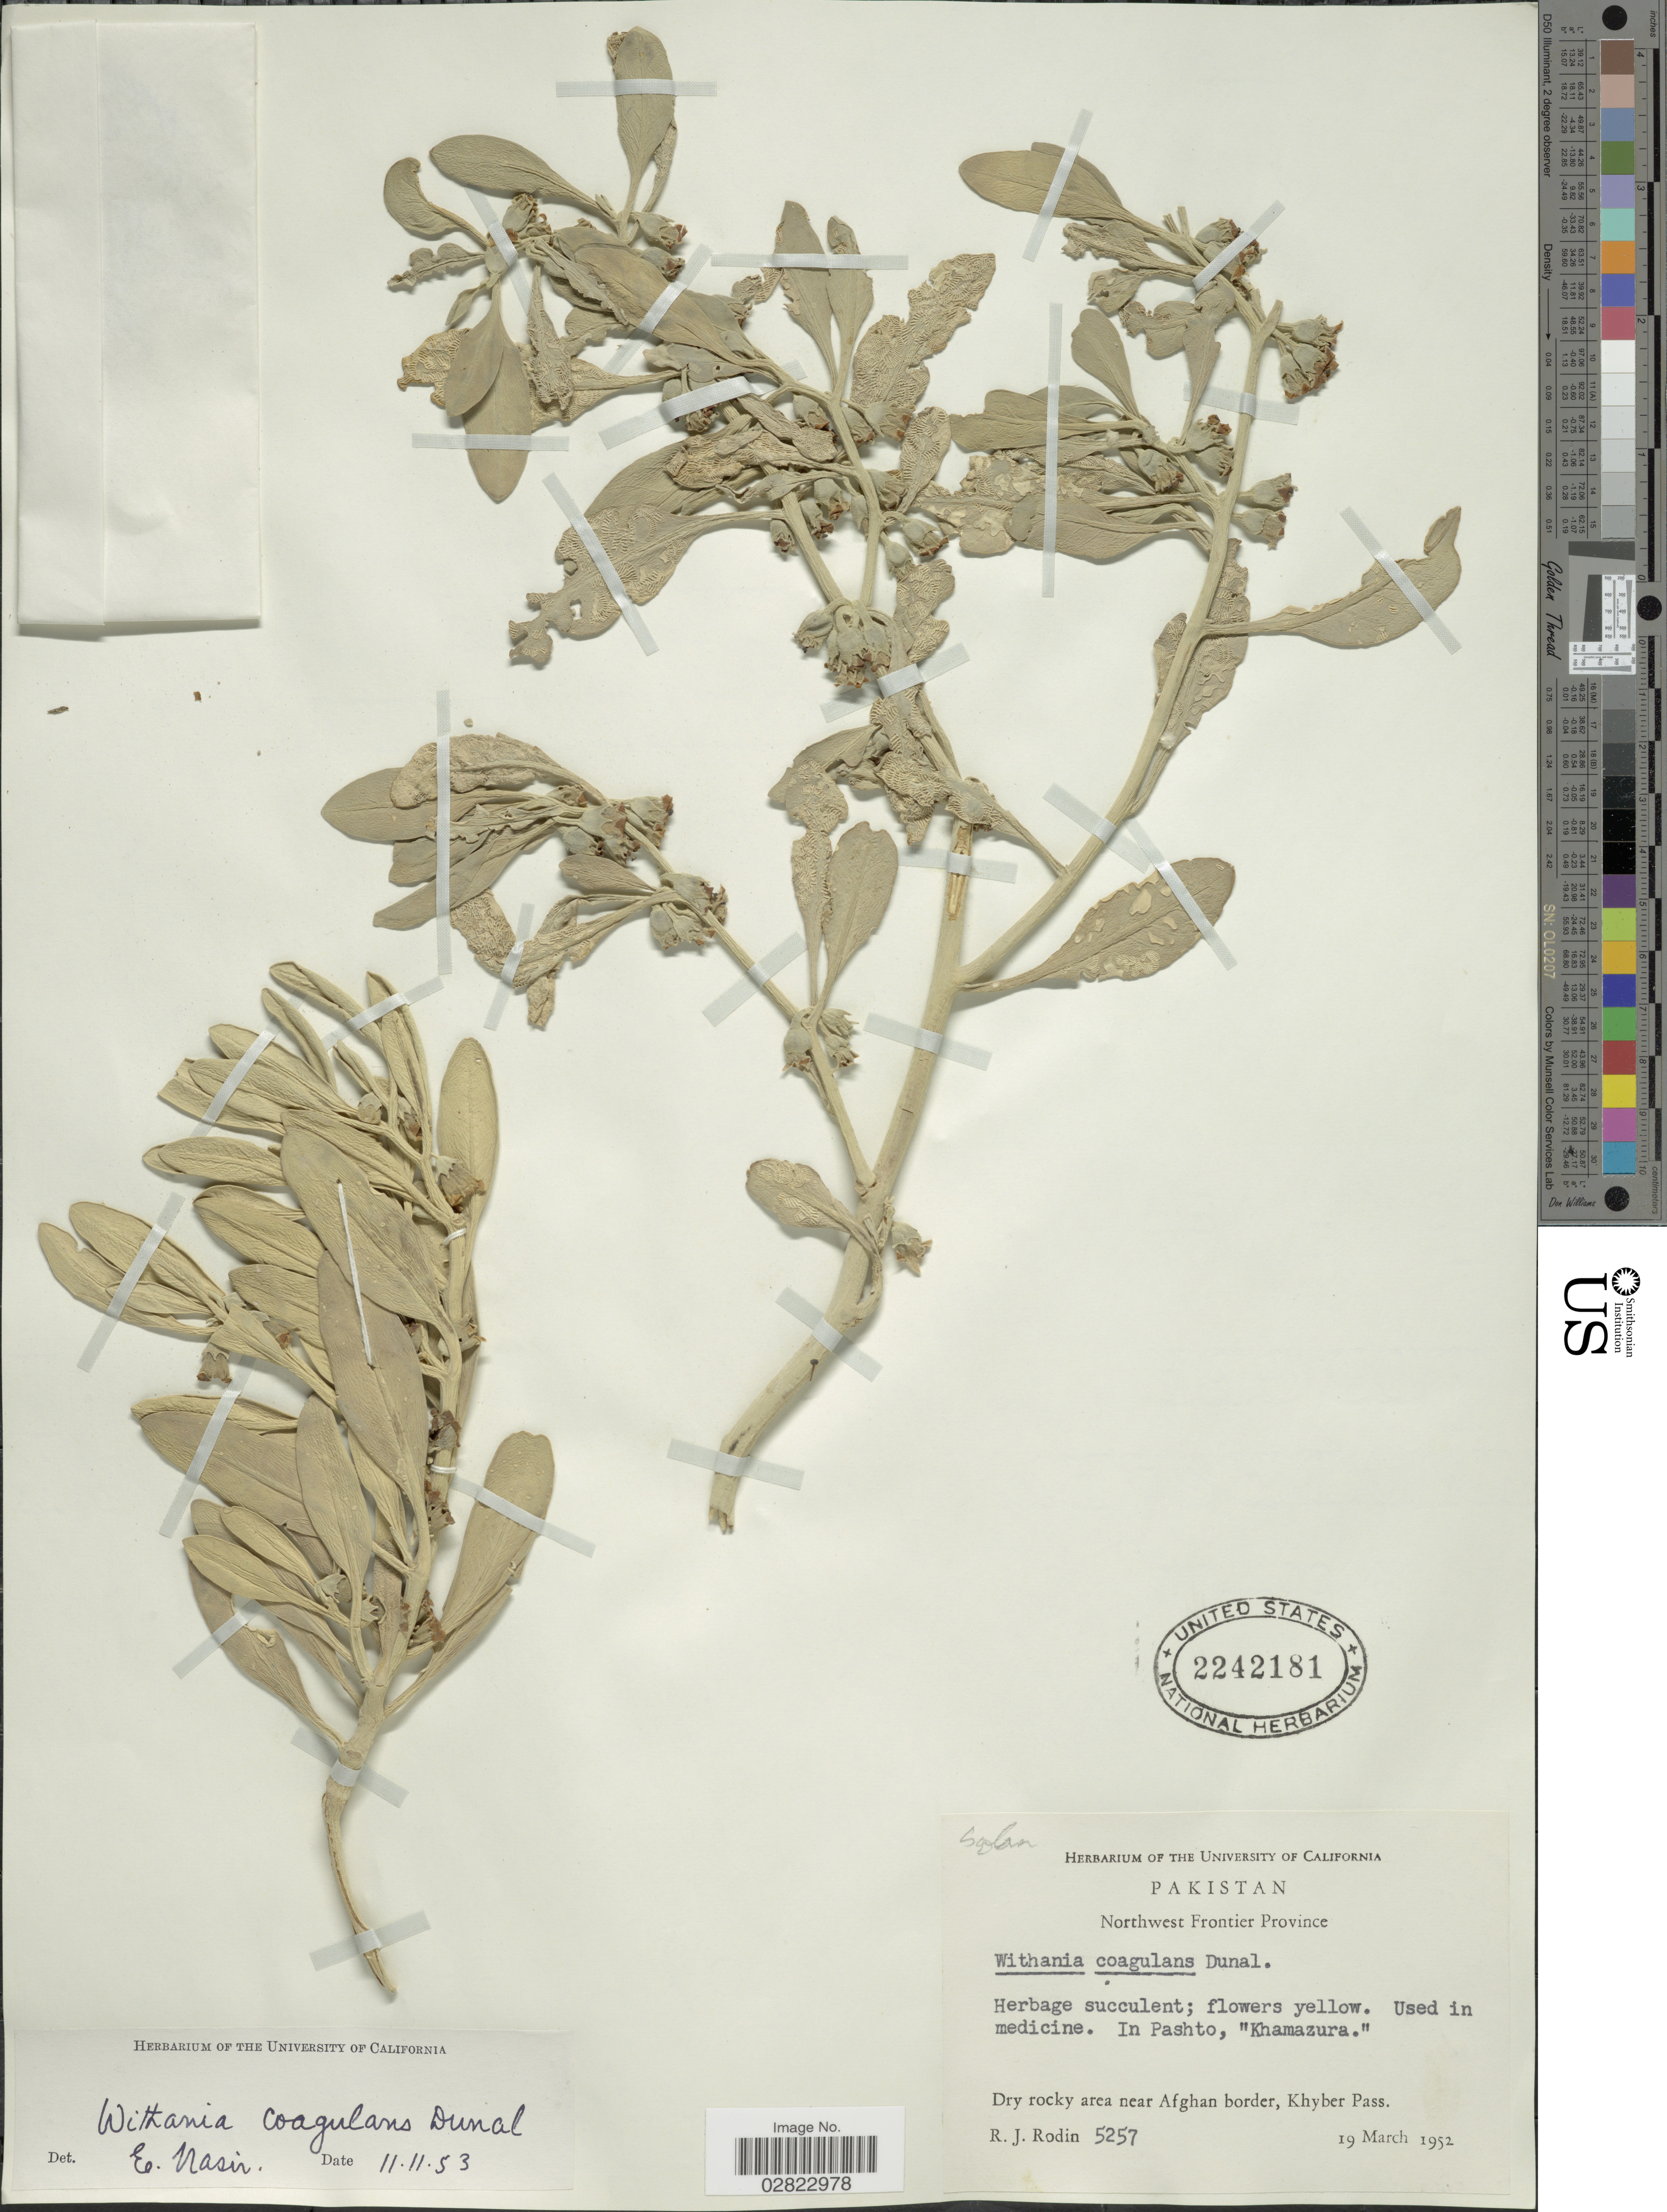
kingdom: Plantae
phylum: Tracheophyta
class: Magnoliopsida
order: Solanales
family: Solanaceae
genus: Withania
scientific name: Withania coagulans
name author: (Stocks) Dunal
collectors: R. J. Rodin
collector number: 5257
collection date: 1952-03-19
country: Pakistan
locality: Northwest Frontier Province. In Pashto, "Khamazura." Dry rocky area near Afghan border, Khyber Pass.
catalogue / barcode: US 2242181